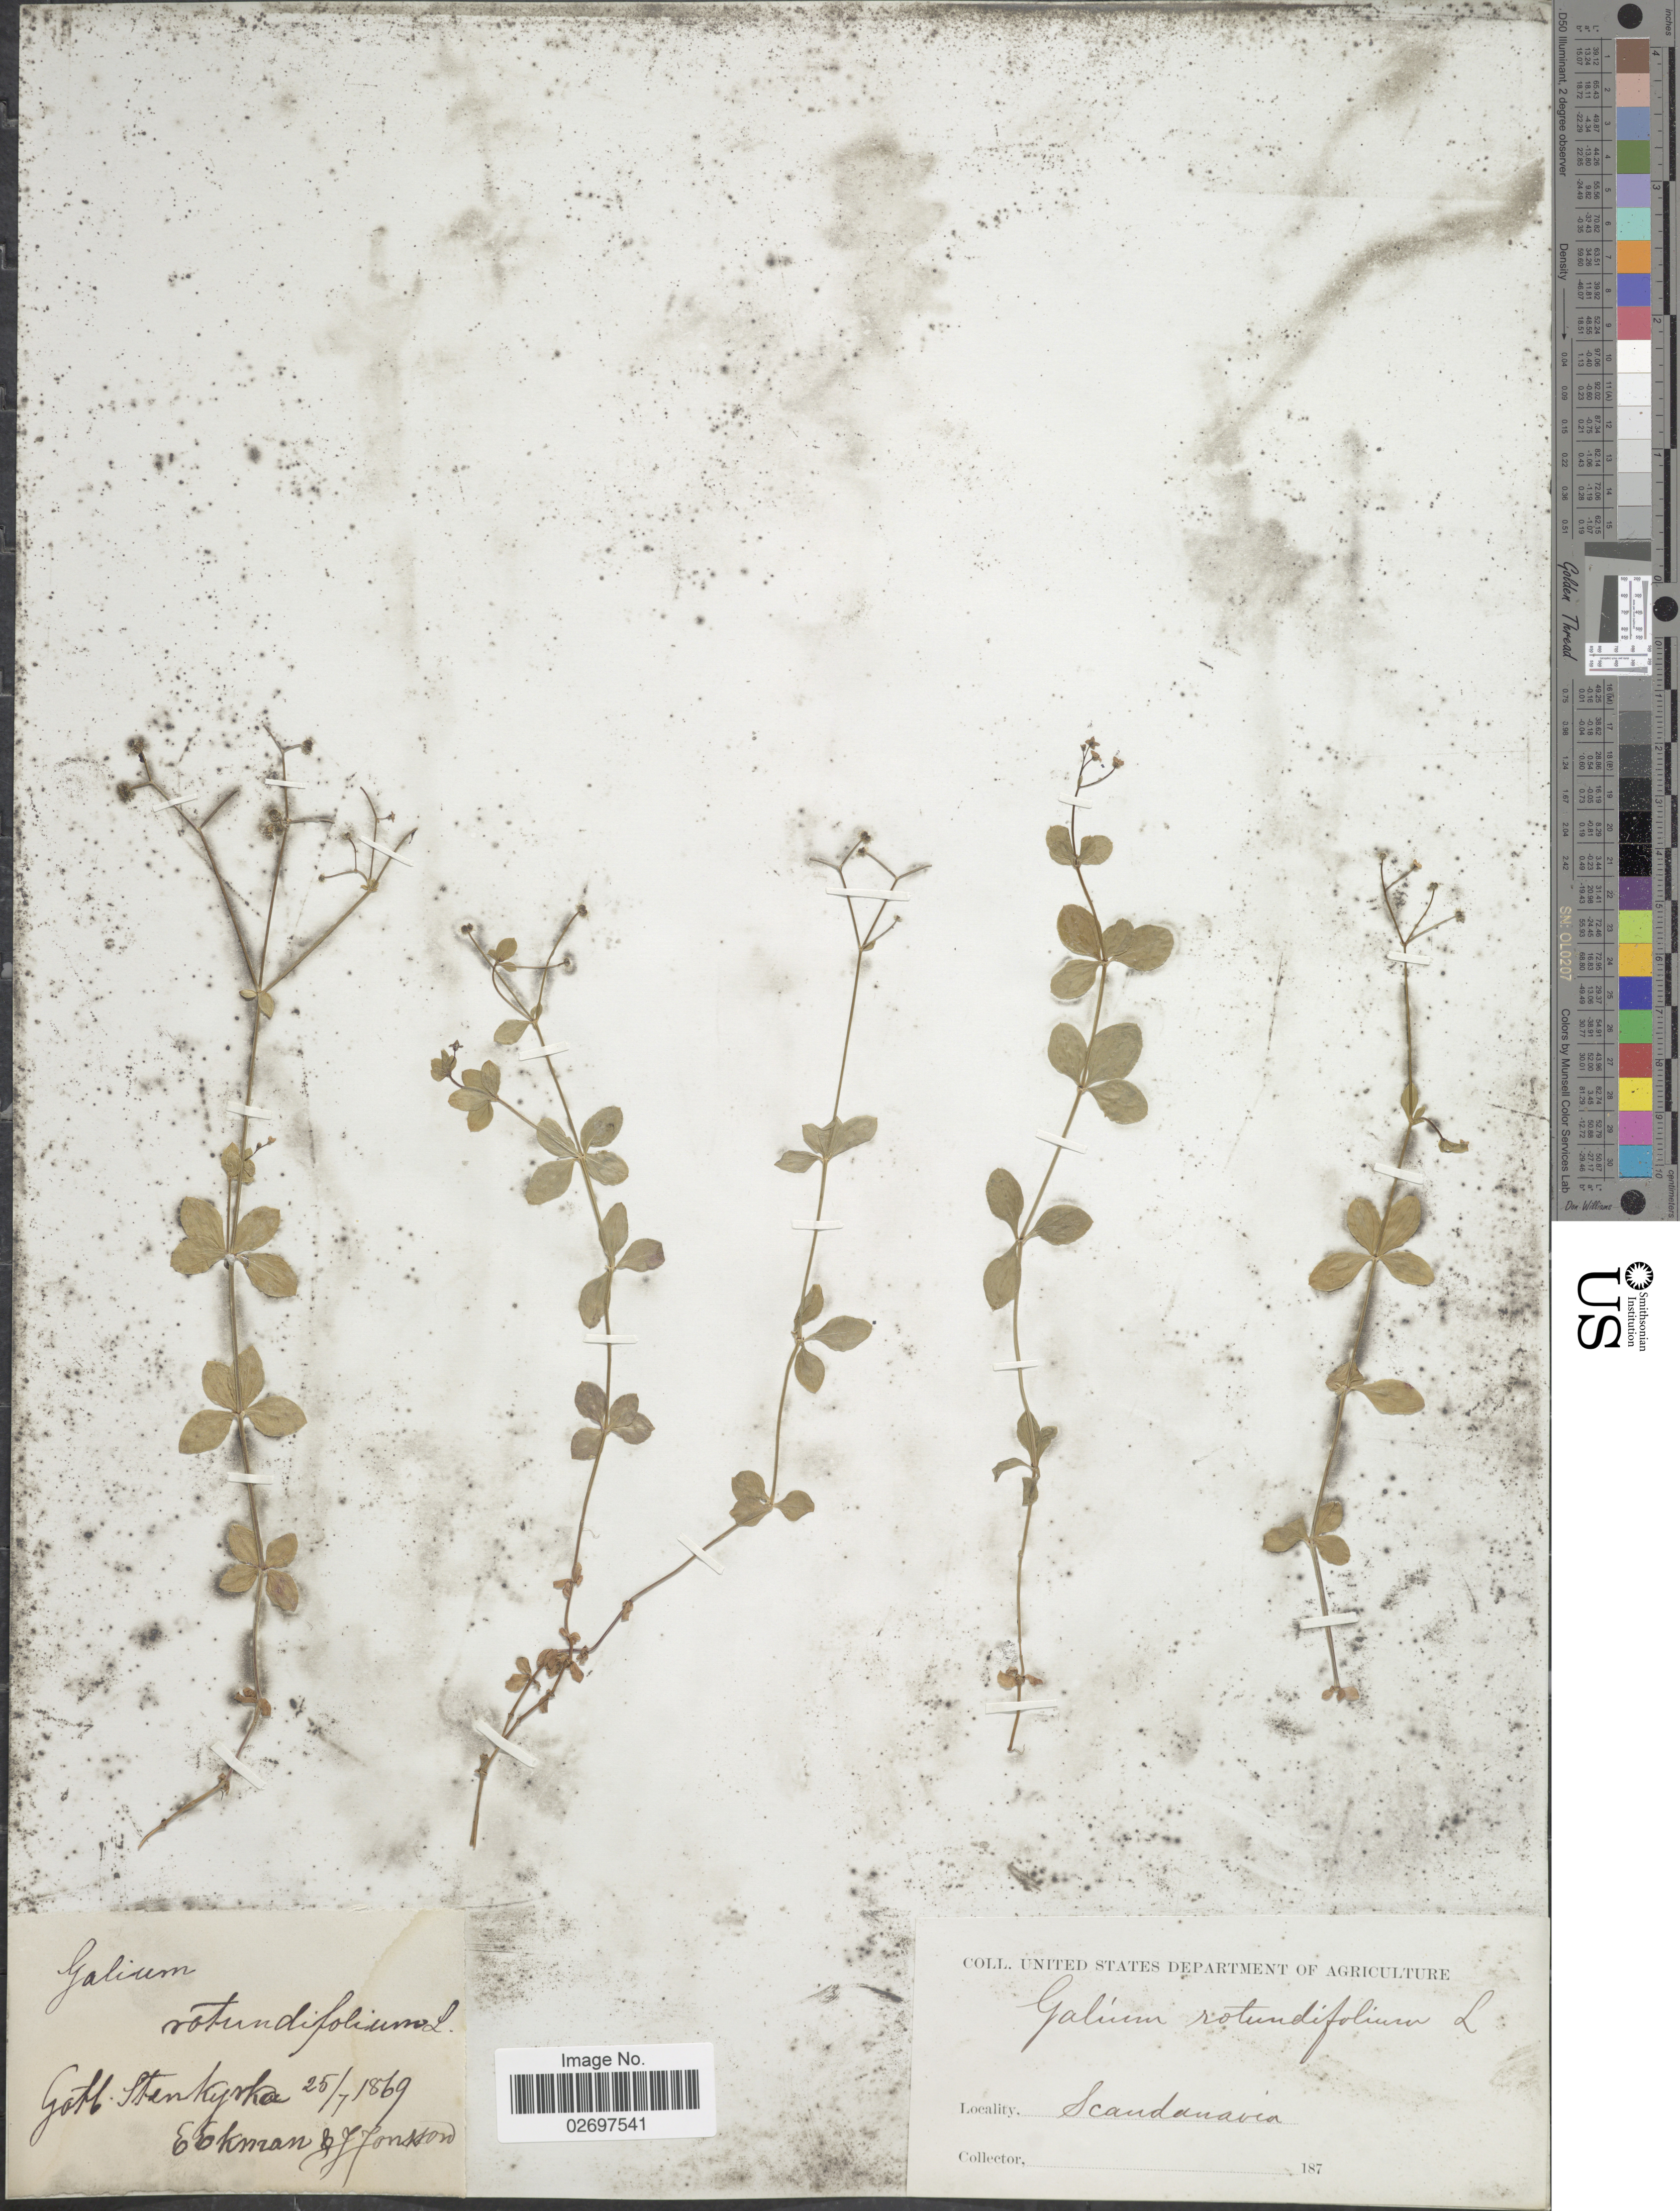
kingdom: Plantae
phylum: Tracheophyta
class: Magnoliopsida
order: Gentianales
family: Rubiaceae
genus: Galium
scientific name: Galium rotundifolium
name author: L.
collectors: E. Ekman & J. Jonsson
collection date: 1869-07-25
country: Sweden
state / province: Gotland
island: Gotland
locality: Scandinavia. Gotl. Stenkyrka.